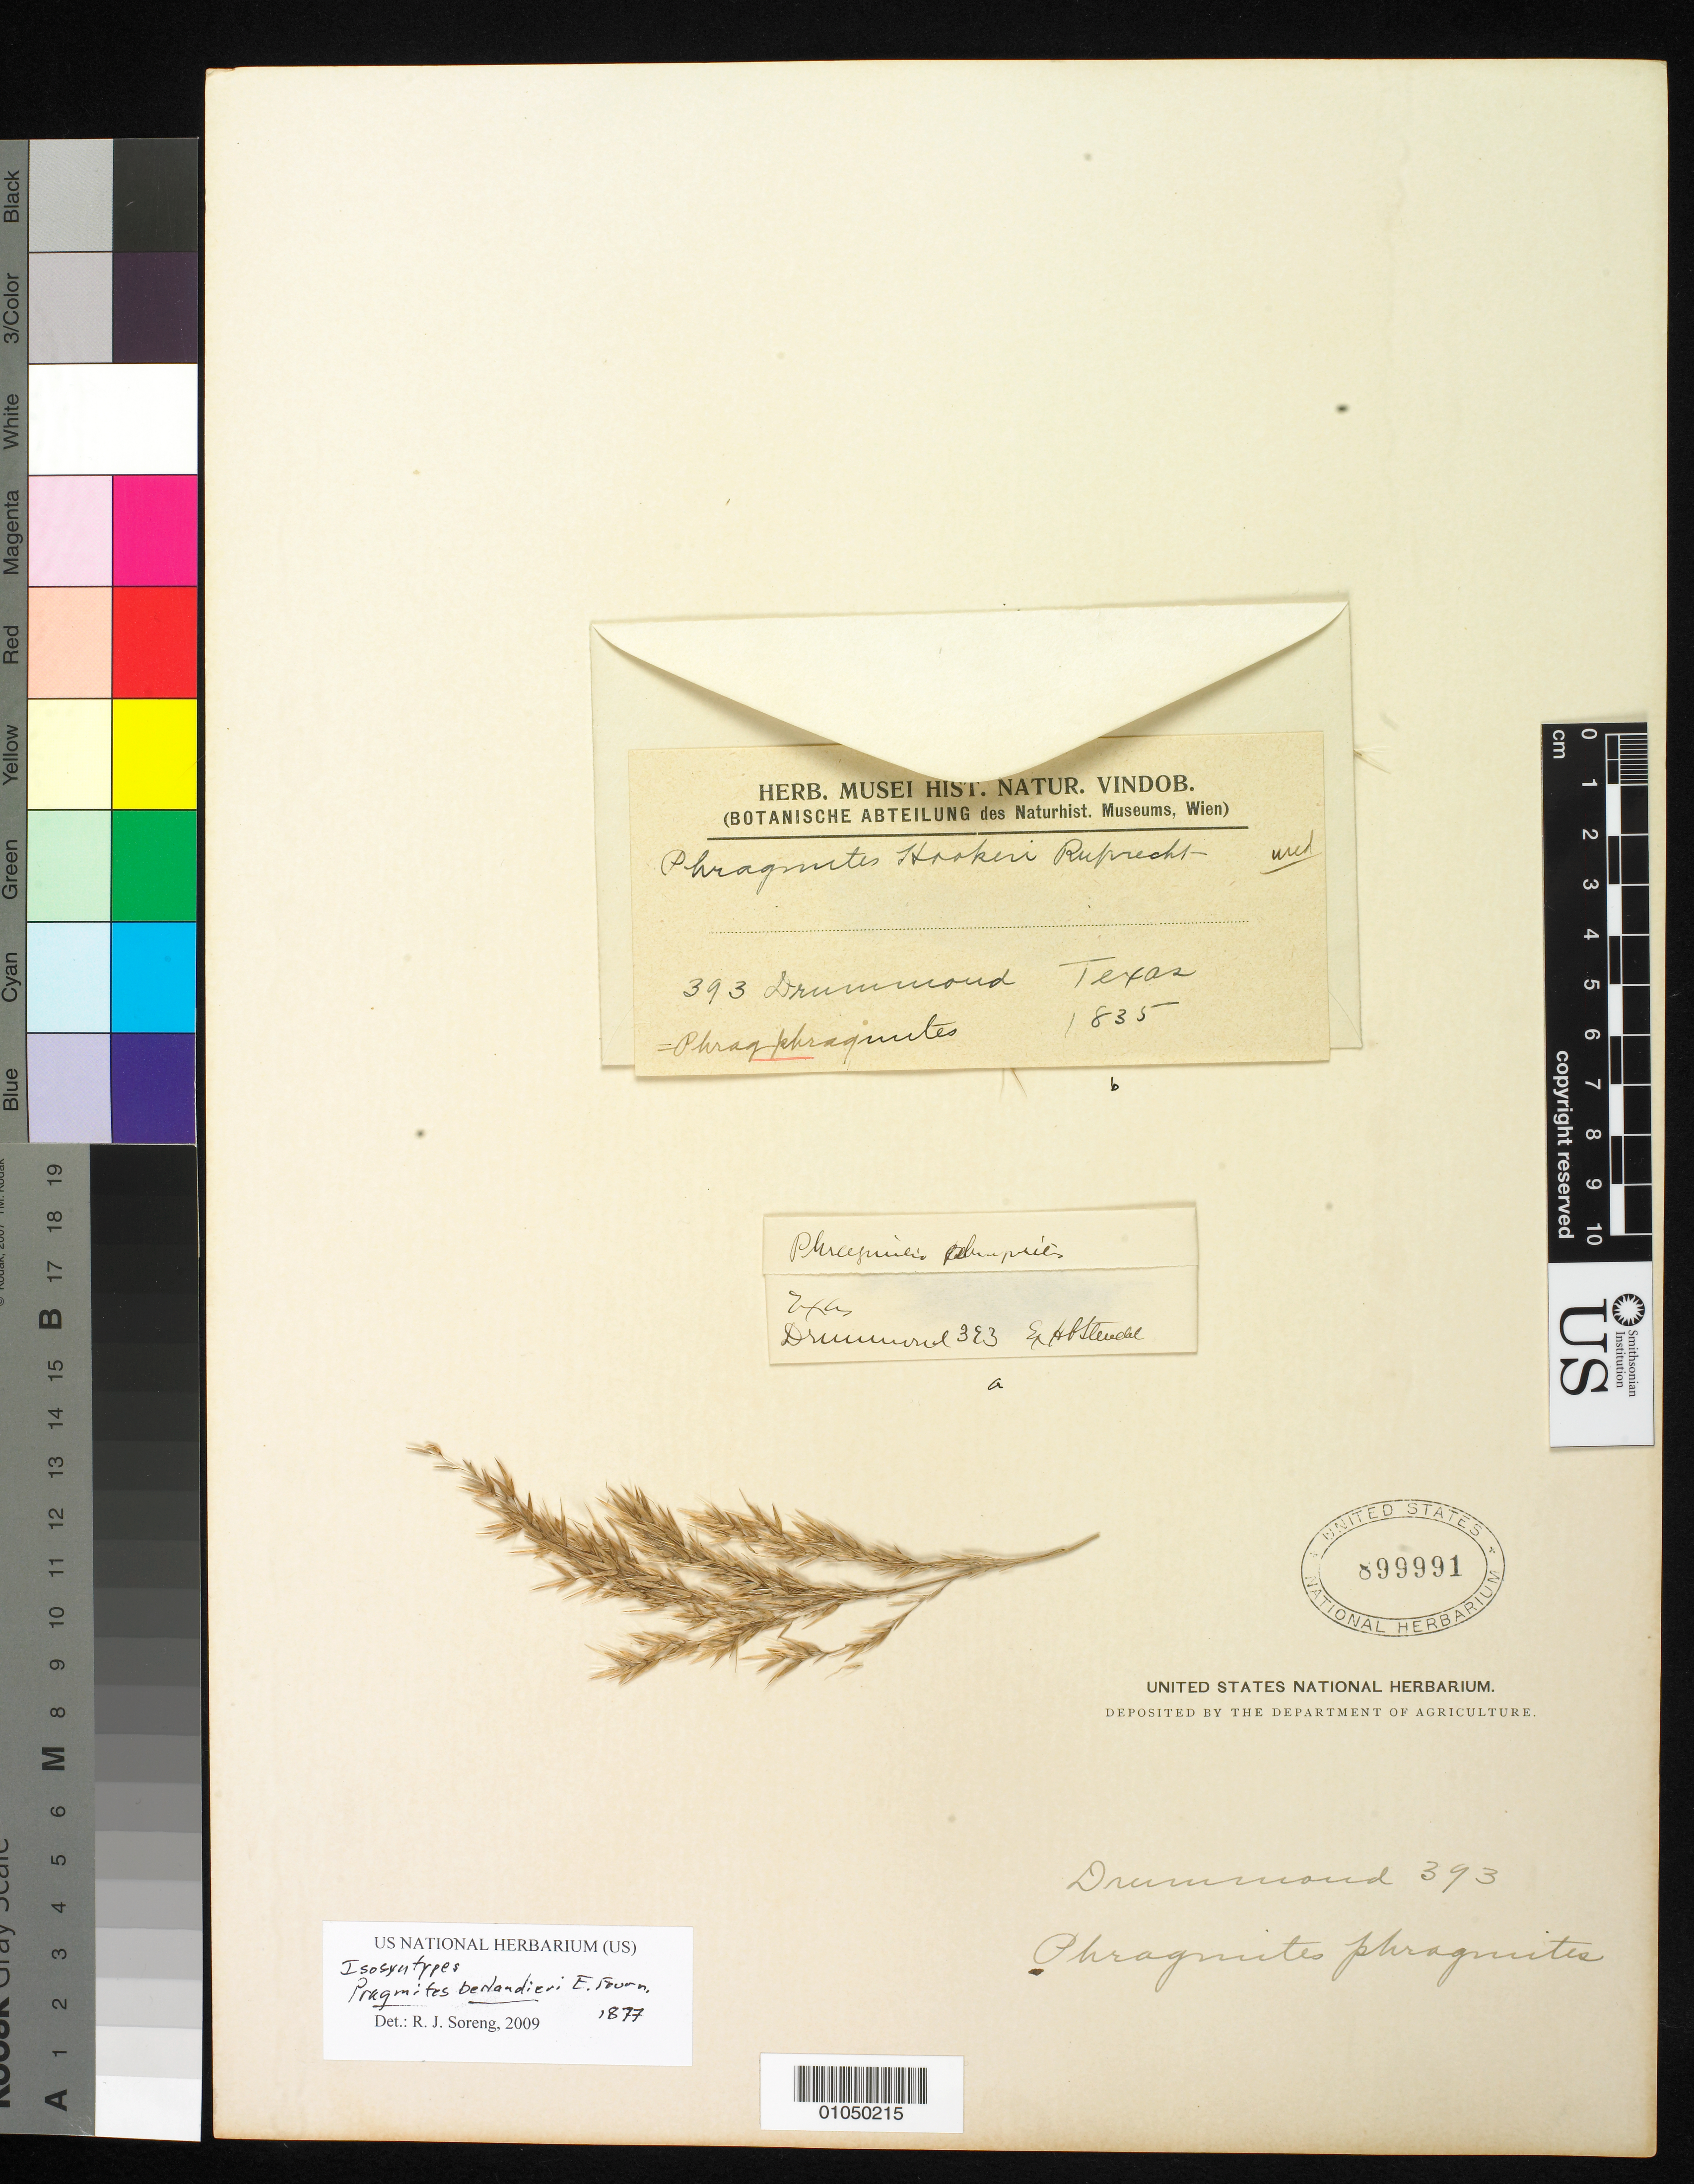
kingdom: Plantae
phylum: Tracheophyta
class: Liliopsida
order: Poales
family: Poaceae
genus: Phragmites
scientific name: Phragmites berlandieri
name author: E. Fourn.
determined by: Soreng, Robert J., Research Associate (BOT), Smithsonian Institution - National Museum of Natural History (UNITED STATES)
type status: Isosyntype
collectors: T. Drummond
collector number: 393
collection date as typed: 1835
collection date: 1835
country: United States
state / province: Texas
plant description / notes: Fragmentary material of type specimen ex herb. Vienna.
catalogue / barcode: US 899991